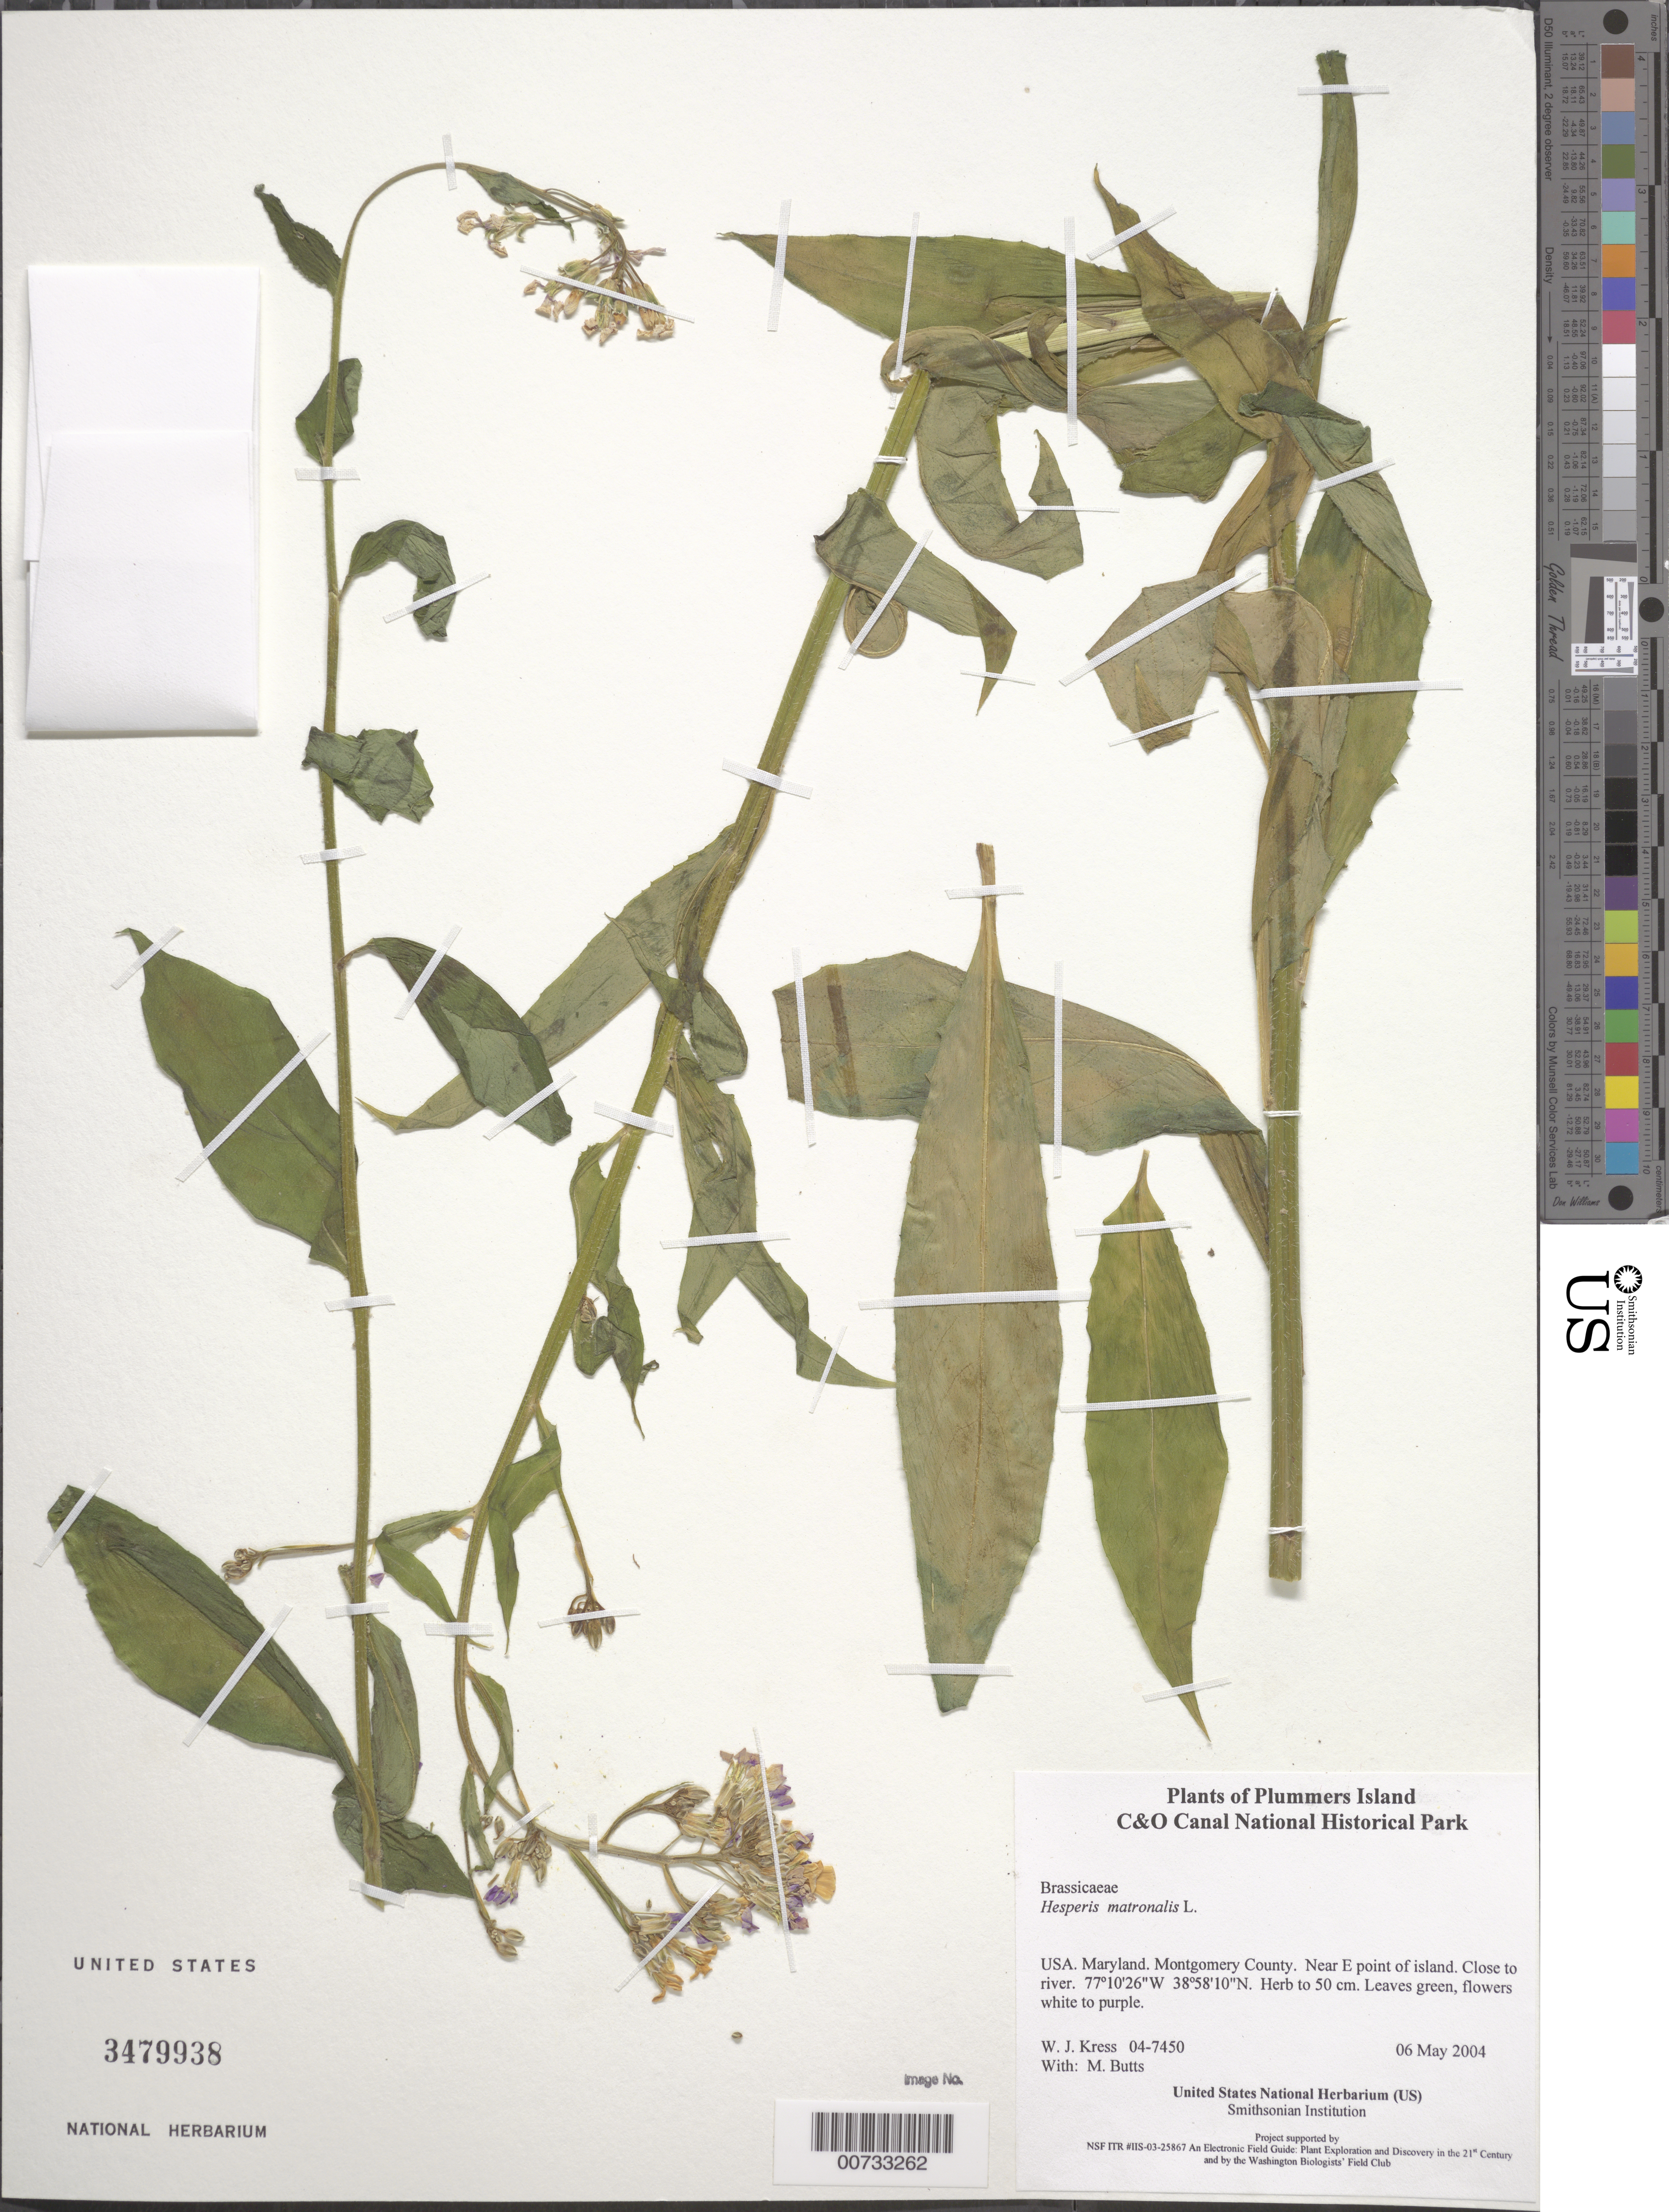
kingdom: Plantae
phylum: Tracheophyta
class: Magnoliopsida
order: Brassicales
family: Brassicaceae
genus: Hesperis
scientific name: Hesperis matronalis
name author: L.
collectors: W. J. Kress & M. B. Butts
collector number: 04-7450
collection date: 2004-05-06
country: United States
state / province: Maryland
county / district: Montgomery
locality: Chesapeake and Ohio Canal National Historical Park, Plummers Island, near E point of island. Close to river.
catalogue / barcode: US 3479938